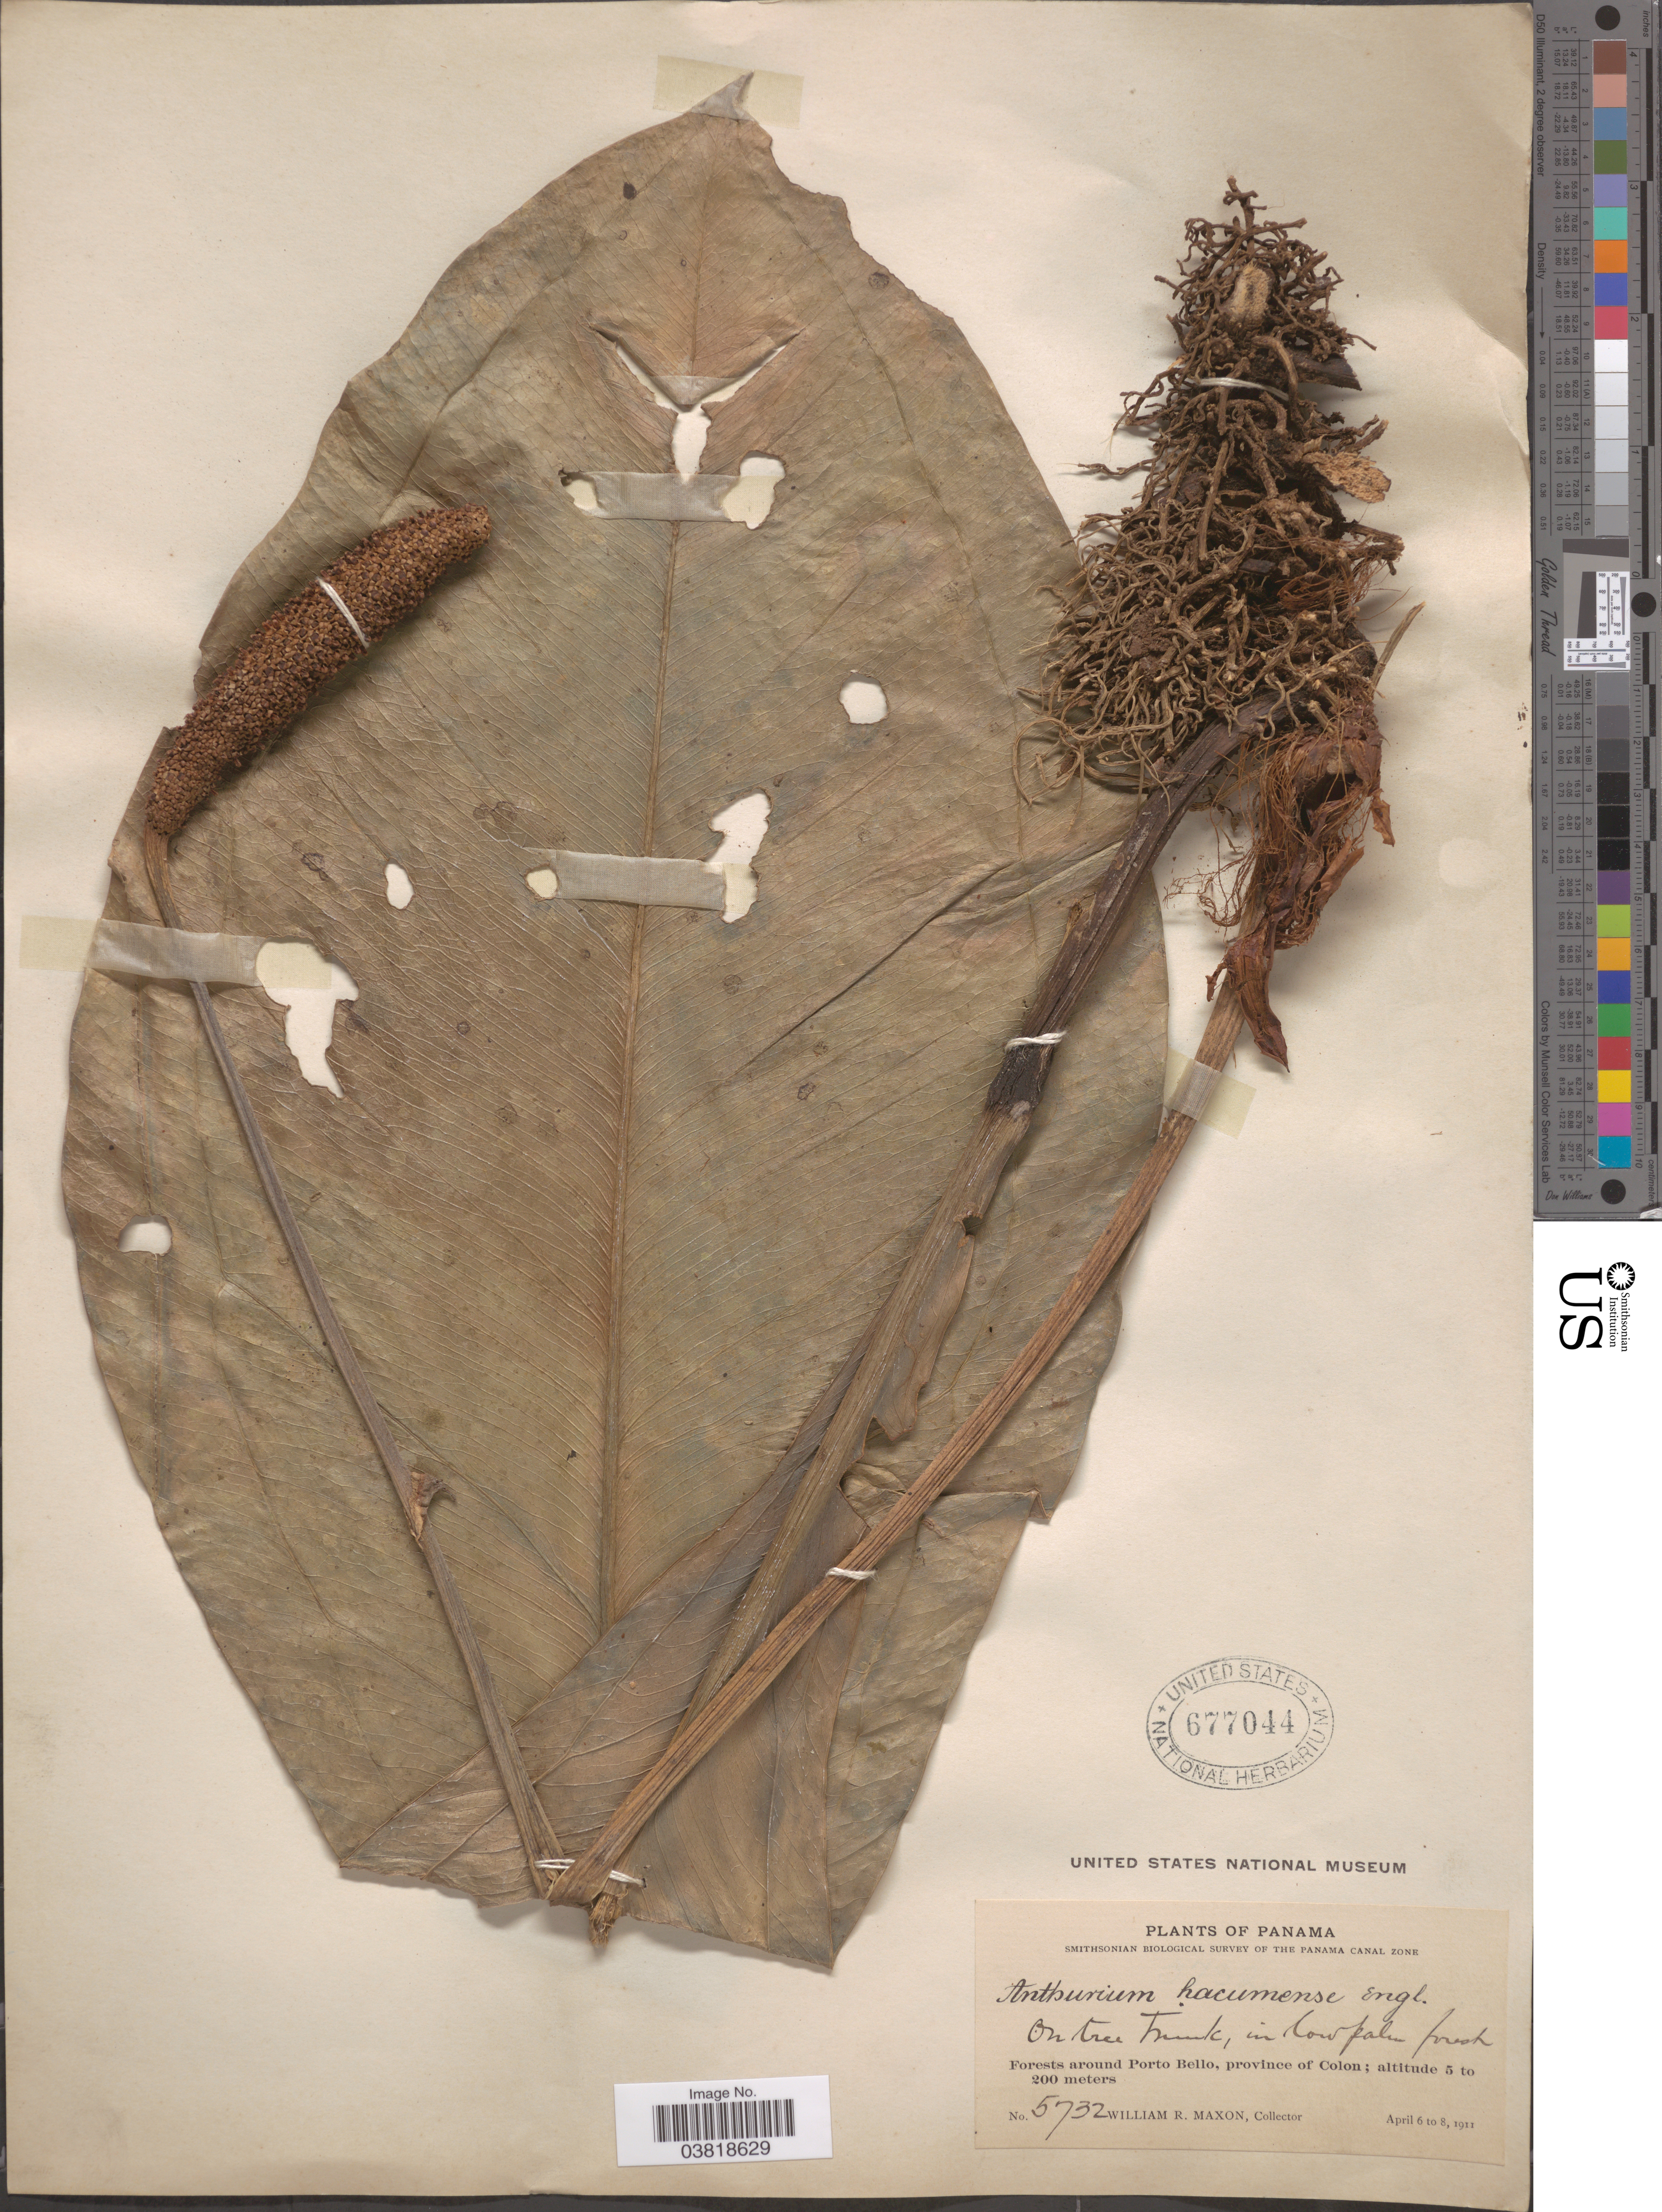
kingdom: Plantae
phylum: Tracheophyta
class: Liliopsida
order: Alismatales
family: Araceae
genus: Anthurium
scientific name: Anthurium hacumense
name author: Engl.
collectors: W. R. Maxon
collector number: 5732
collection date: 1911-04-06/1911-04-08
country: Panama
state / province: Colón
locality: Forests around Porto Bello.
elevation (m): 5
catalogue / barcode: US 677044